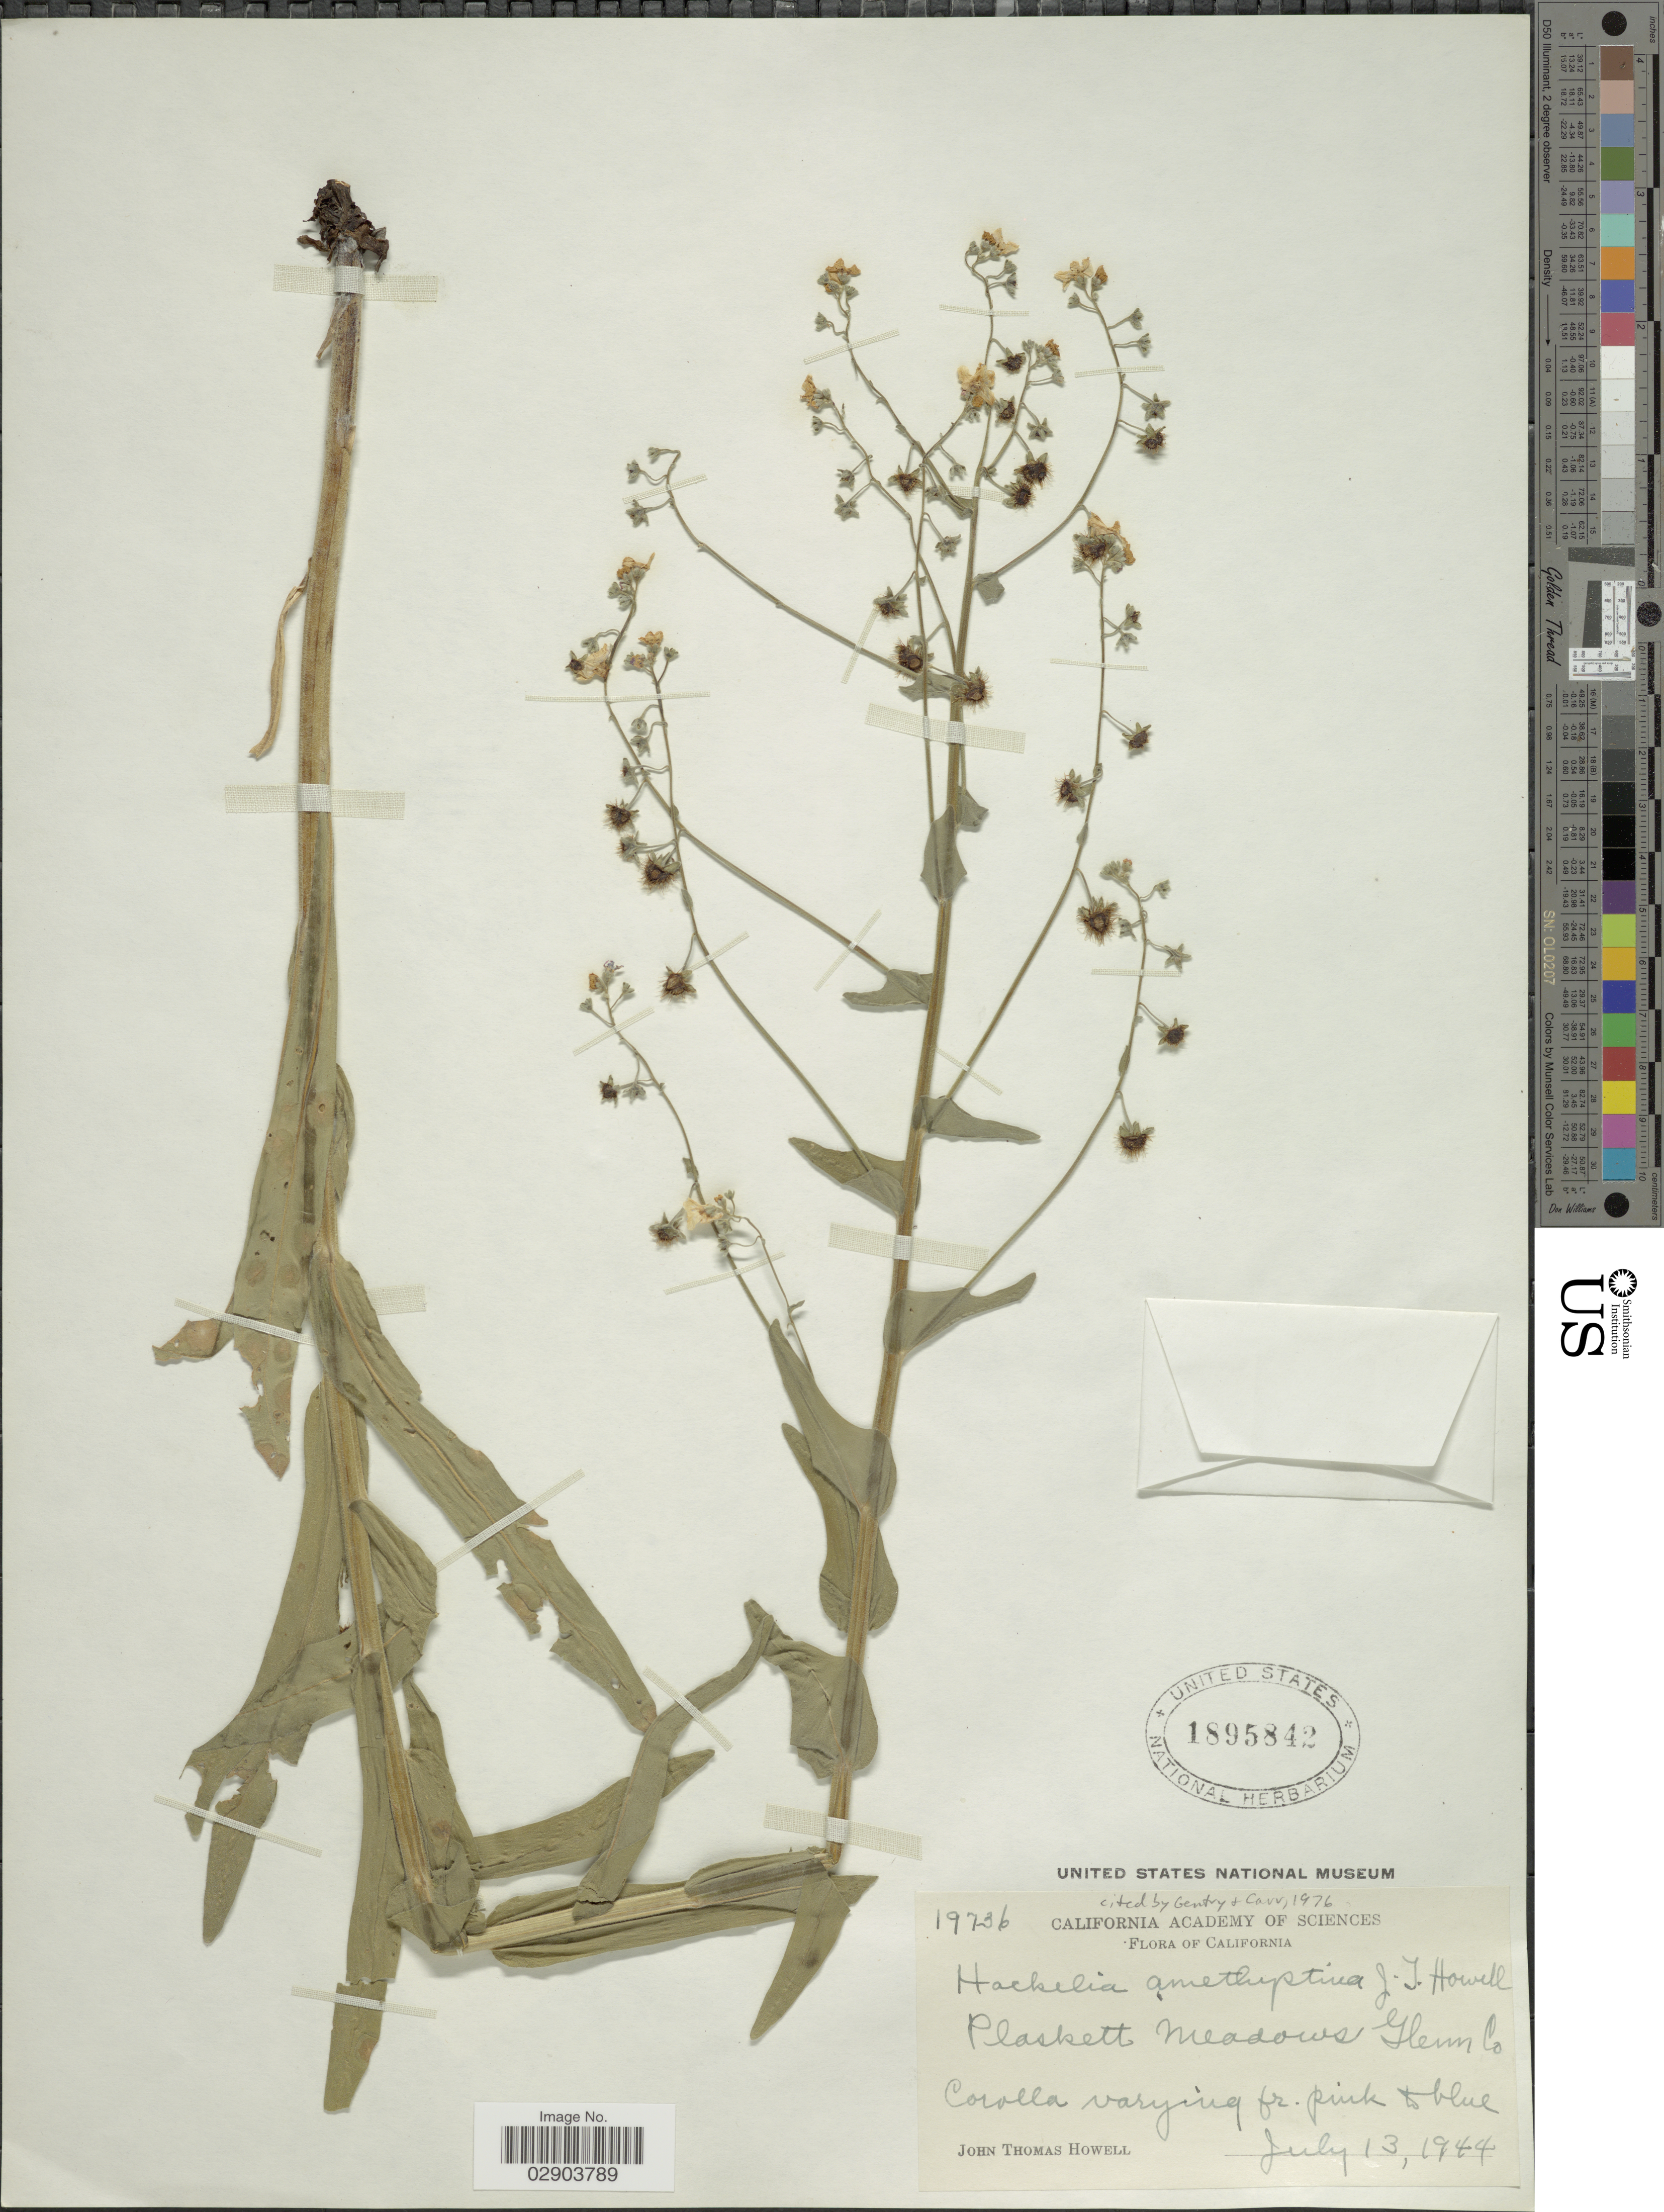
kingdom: Plantae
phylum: Tracheophyta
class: Magnoliopsida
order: Boraginales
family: Boraginaceae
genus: Hackelia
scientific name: Hackelia amethystina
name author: J.T. Howell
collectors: J. T. Howell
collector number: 19736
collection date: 1944-07-13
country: United States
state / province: California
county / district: Glenn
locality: Plaskett Meadows Glenn Co.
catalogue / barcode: US 1895842